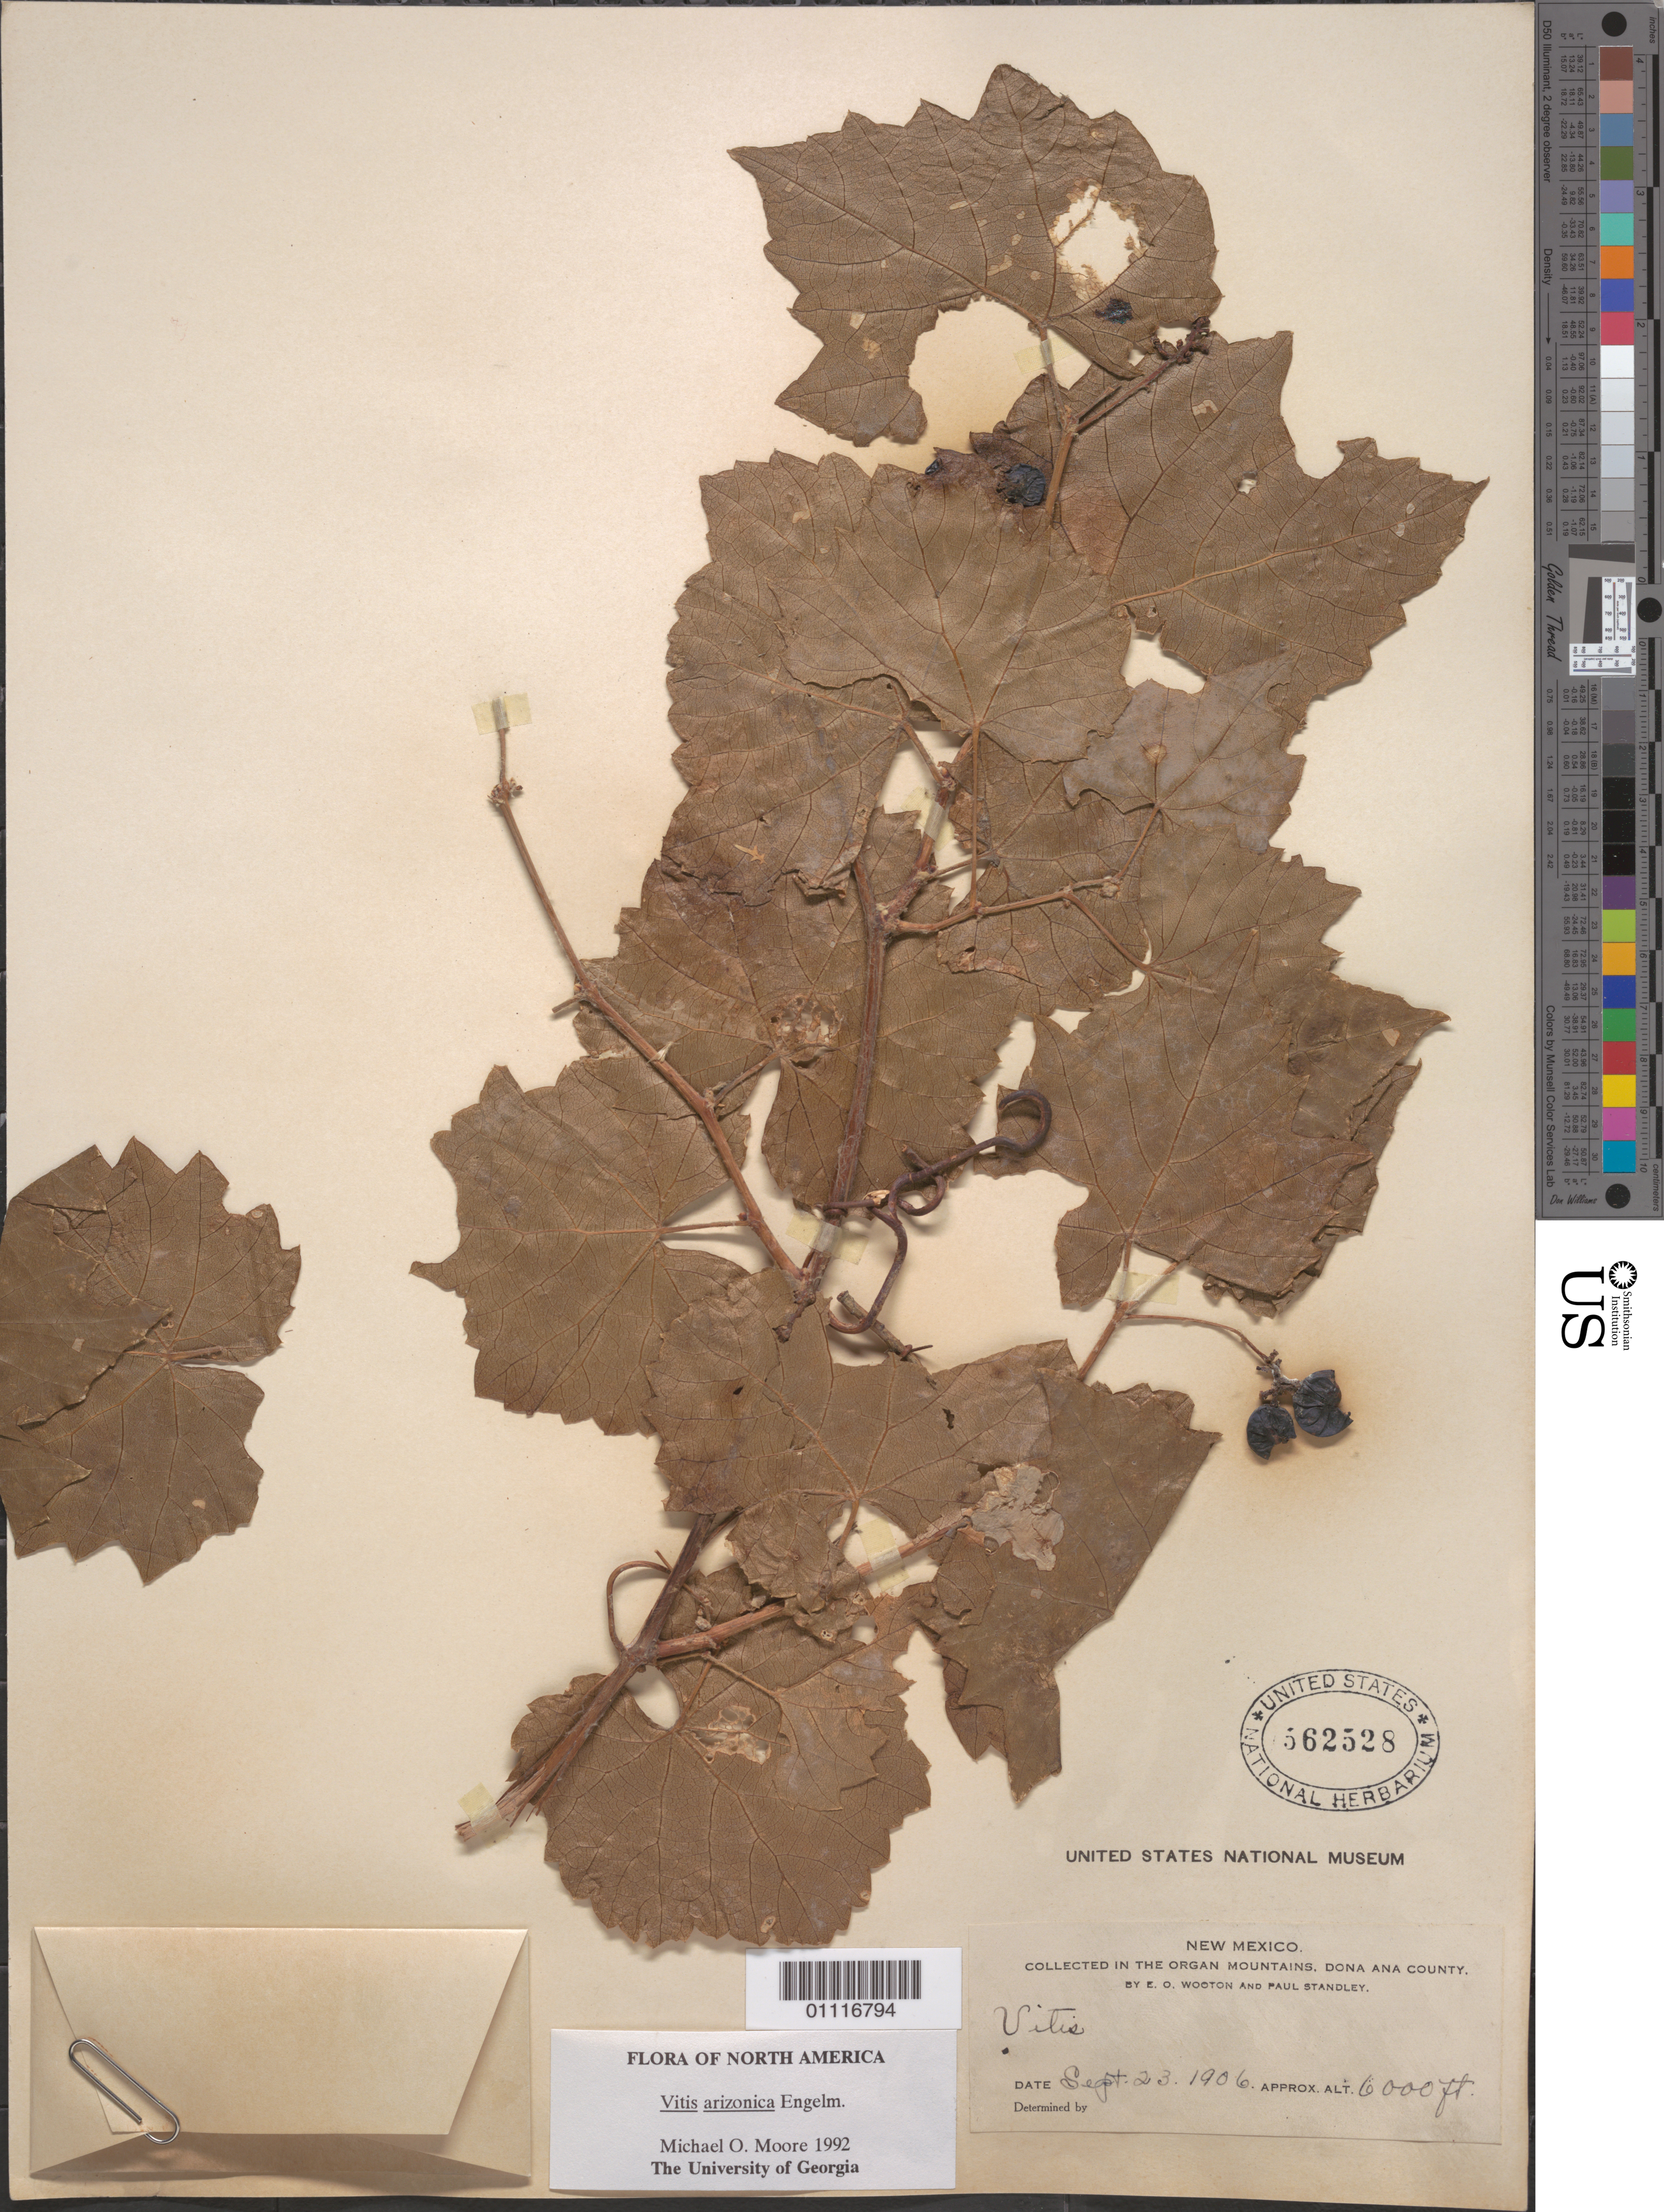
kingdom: Plantae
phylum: Tracheophyta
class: Magnoliopsida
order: Vitales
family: Vitaceae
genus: Vitis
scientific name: Vitis arizonica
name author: Engelm.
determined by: Moore, M. O.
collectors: E. O. Wooton & P. C. Standley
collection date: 1906-09-23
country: United States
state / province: New Mexico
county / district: Dona Ana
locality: in the Organ Mountains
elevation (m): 1829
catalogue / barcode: US 562528